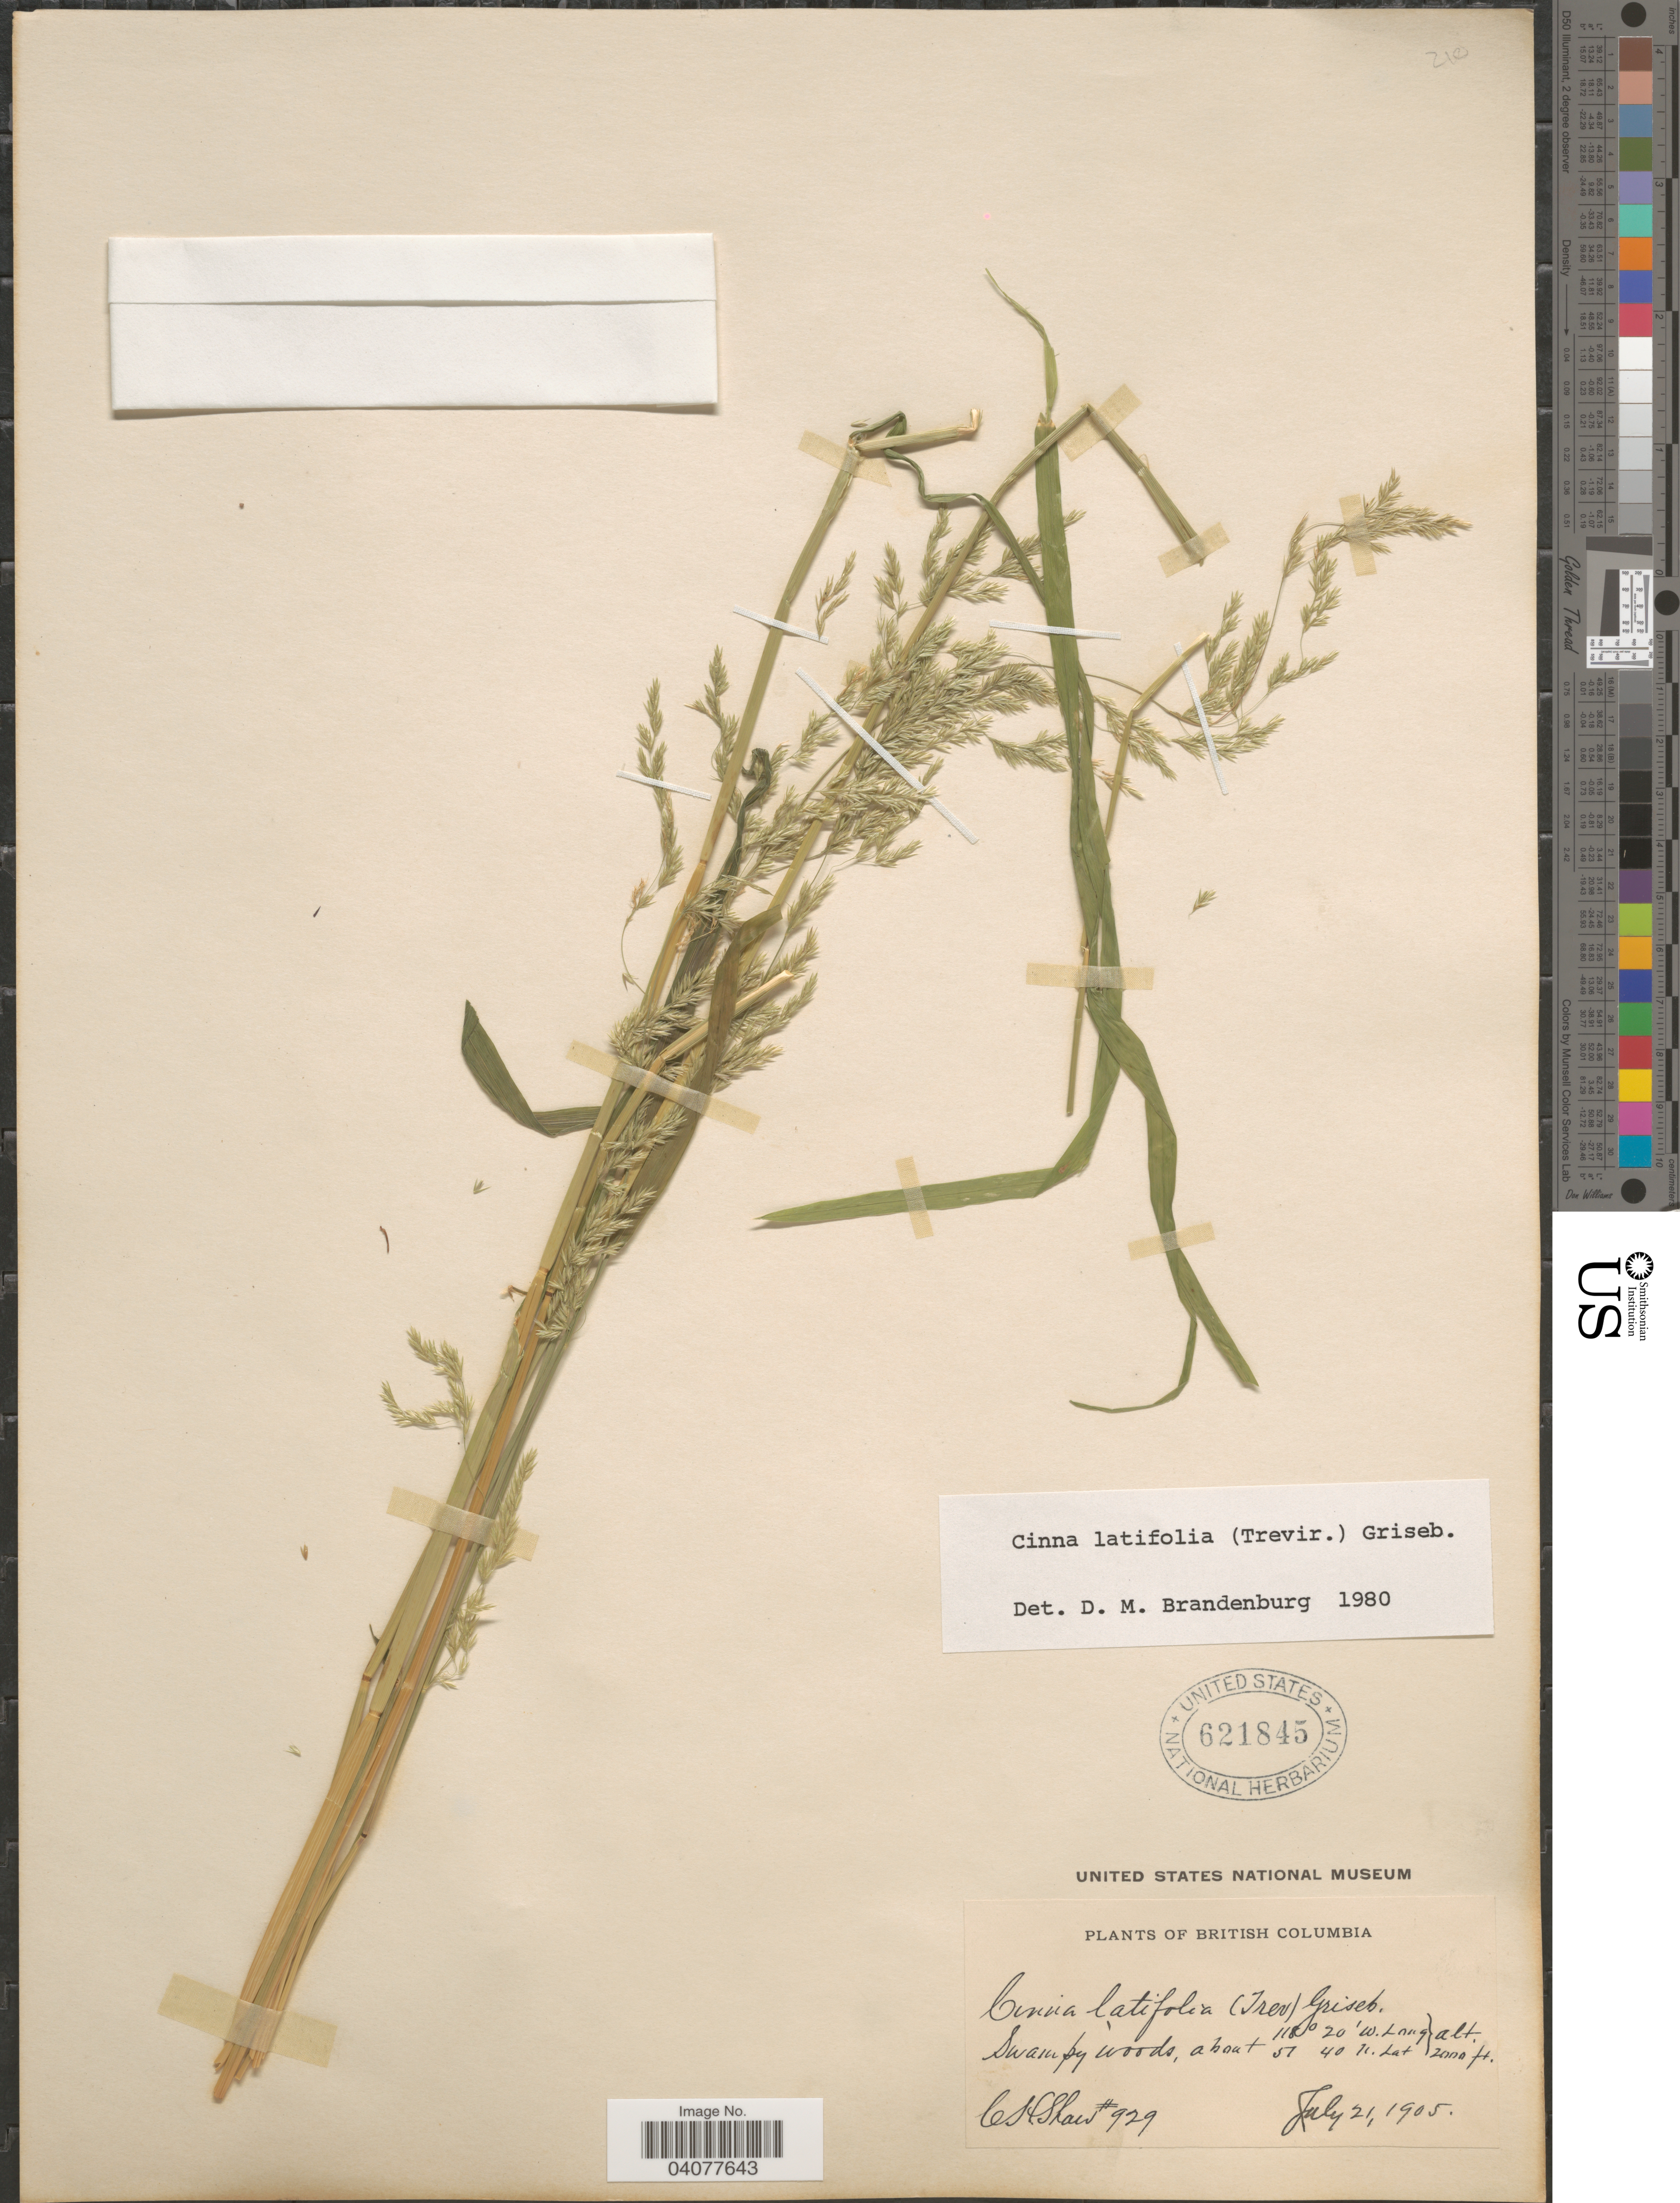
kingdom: Plantae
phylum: Tracheophyta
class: Liliopsida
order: Poales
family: Poaceae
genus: Cinna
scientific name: Cinna latifolia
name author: (Trevir. ex Goeppert) Griseb.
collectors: C. S. Shaw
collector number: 929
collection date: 1905-07-21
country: Canada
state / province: British Columbia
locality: Swampy woods.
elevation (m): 610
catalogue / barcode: US 621845